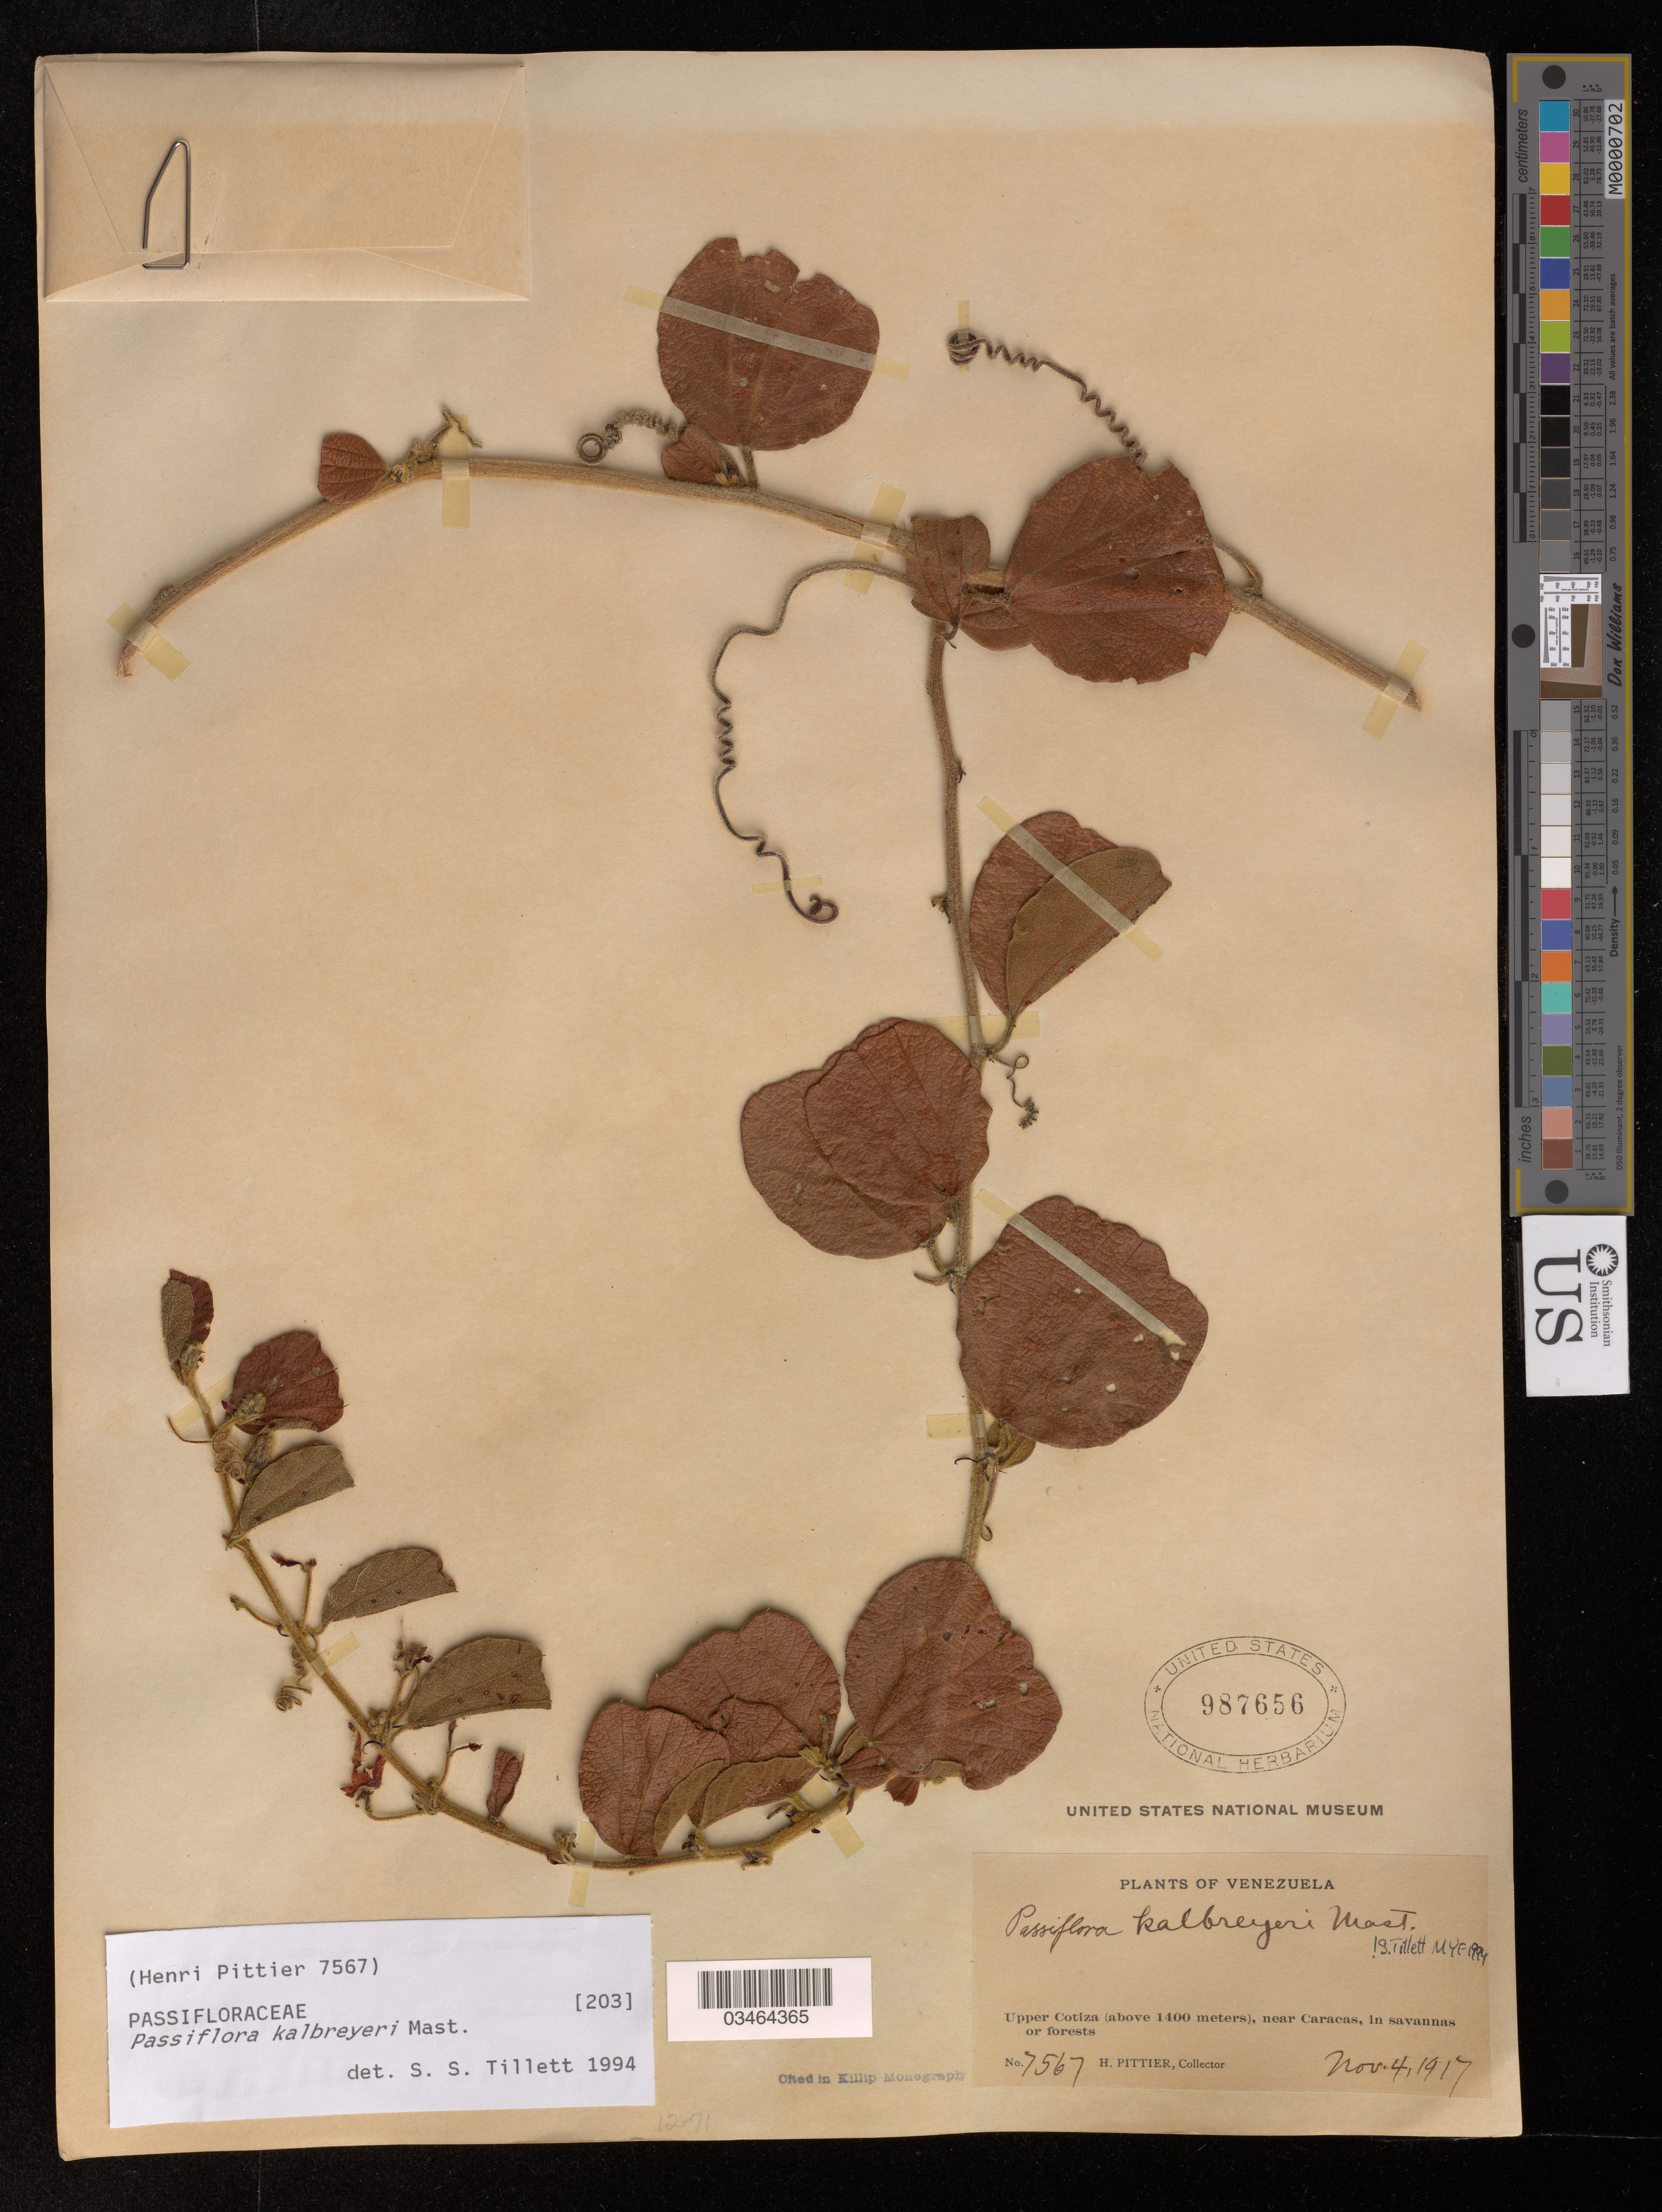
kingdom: Plantae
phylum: Tracheophyta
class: Magnoliopsida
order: Malpighiales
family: Passifloraceae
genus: Passiflora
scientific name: Passiflora kalbreyeri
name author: Mast.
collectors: H. F. Pittier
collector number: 7567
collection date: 1917-11-04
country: Venezuela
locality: Upper Cotiza, near Caracas.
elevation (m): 1400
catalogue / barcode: US 987656